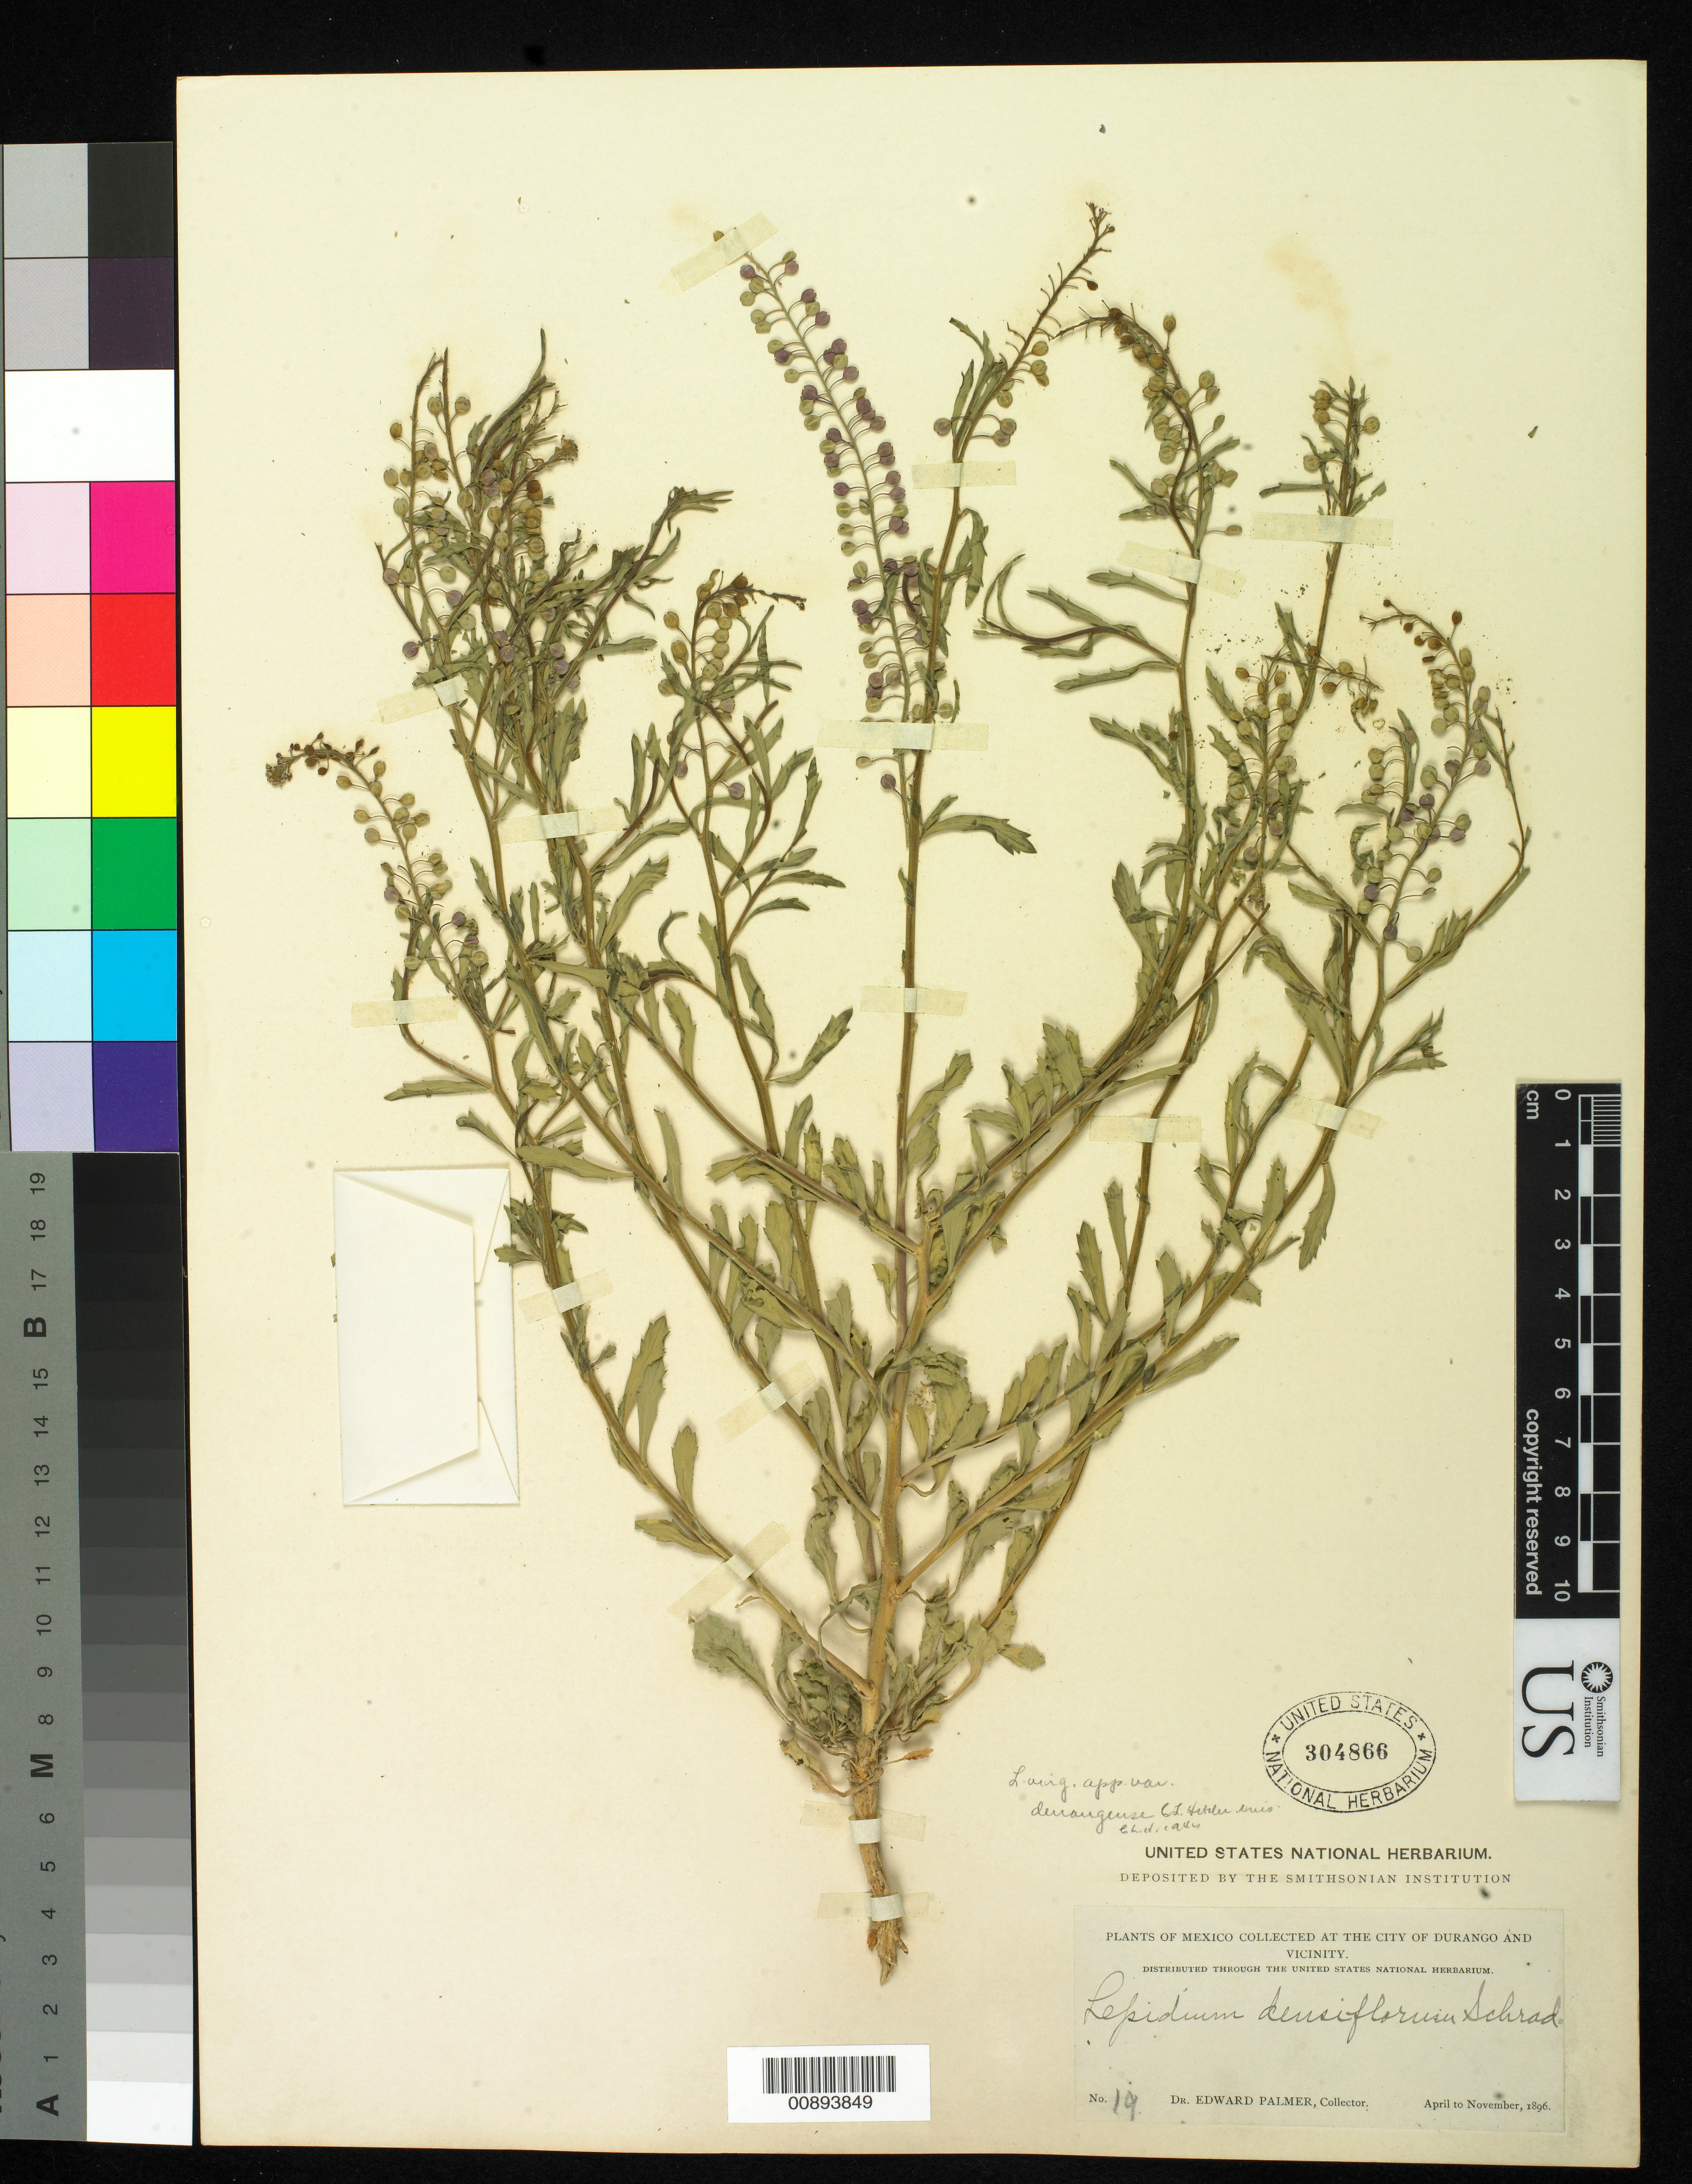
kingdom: Plantae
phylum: Tracheophyta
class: Magnoliopsida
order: Brassicales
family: Brassicaceae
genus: Lepidium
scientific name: Lepidium virginicum var. durangense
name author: C.L. Hitchc.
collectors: E. Palmer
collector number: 19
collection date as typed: Apr 1896 to -- Nov 1896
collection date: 1896-04/1896-11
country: Mexico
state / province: Durango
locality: City of Durango and vicinity.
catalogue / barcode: US 304866